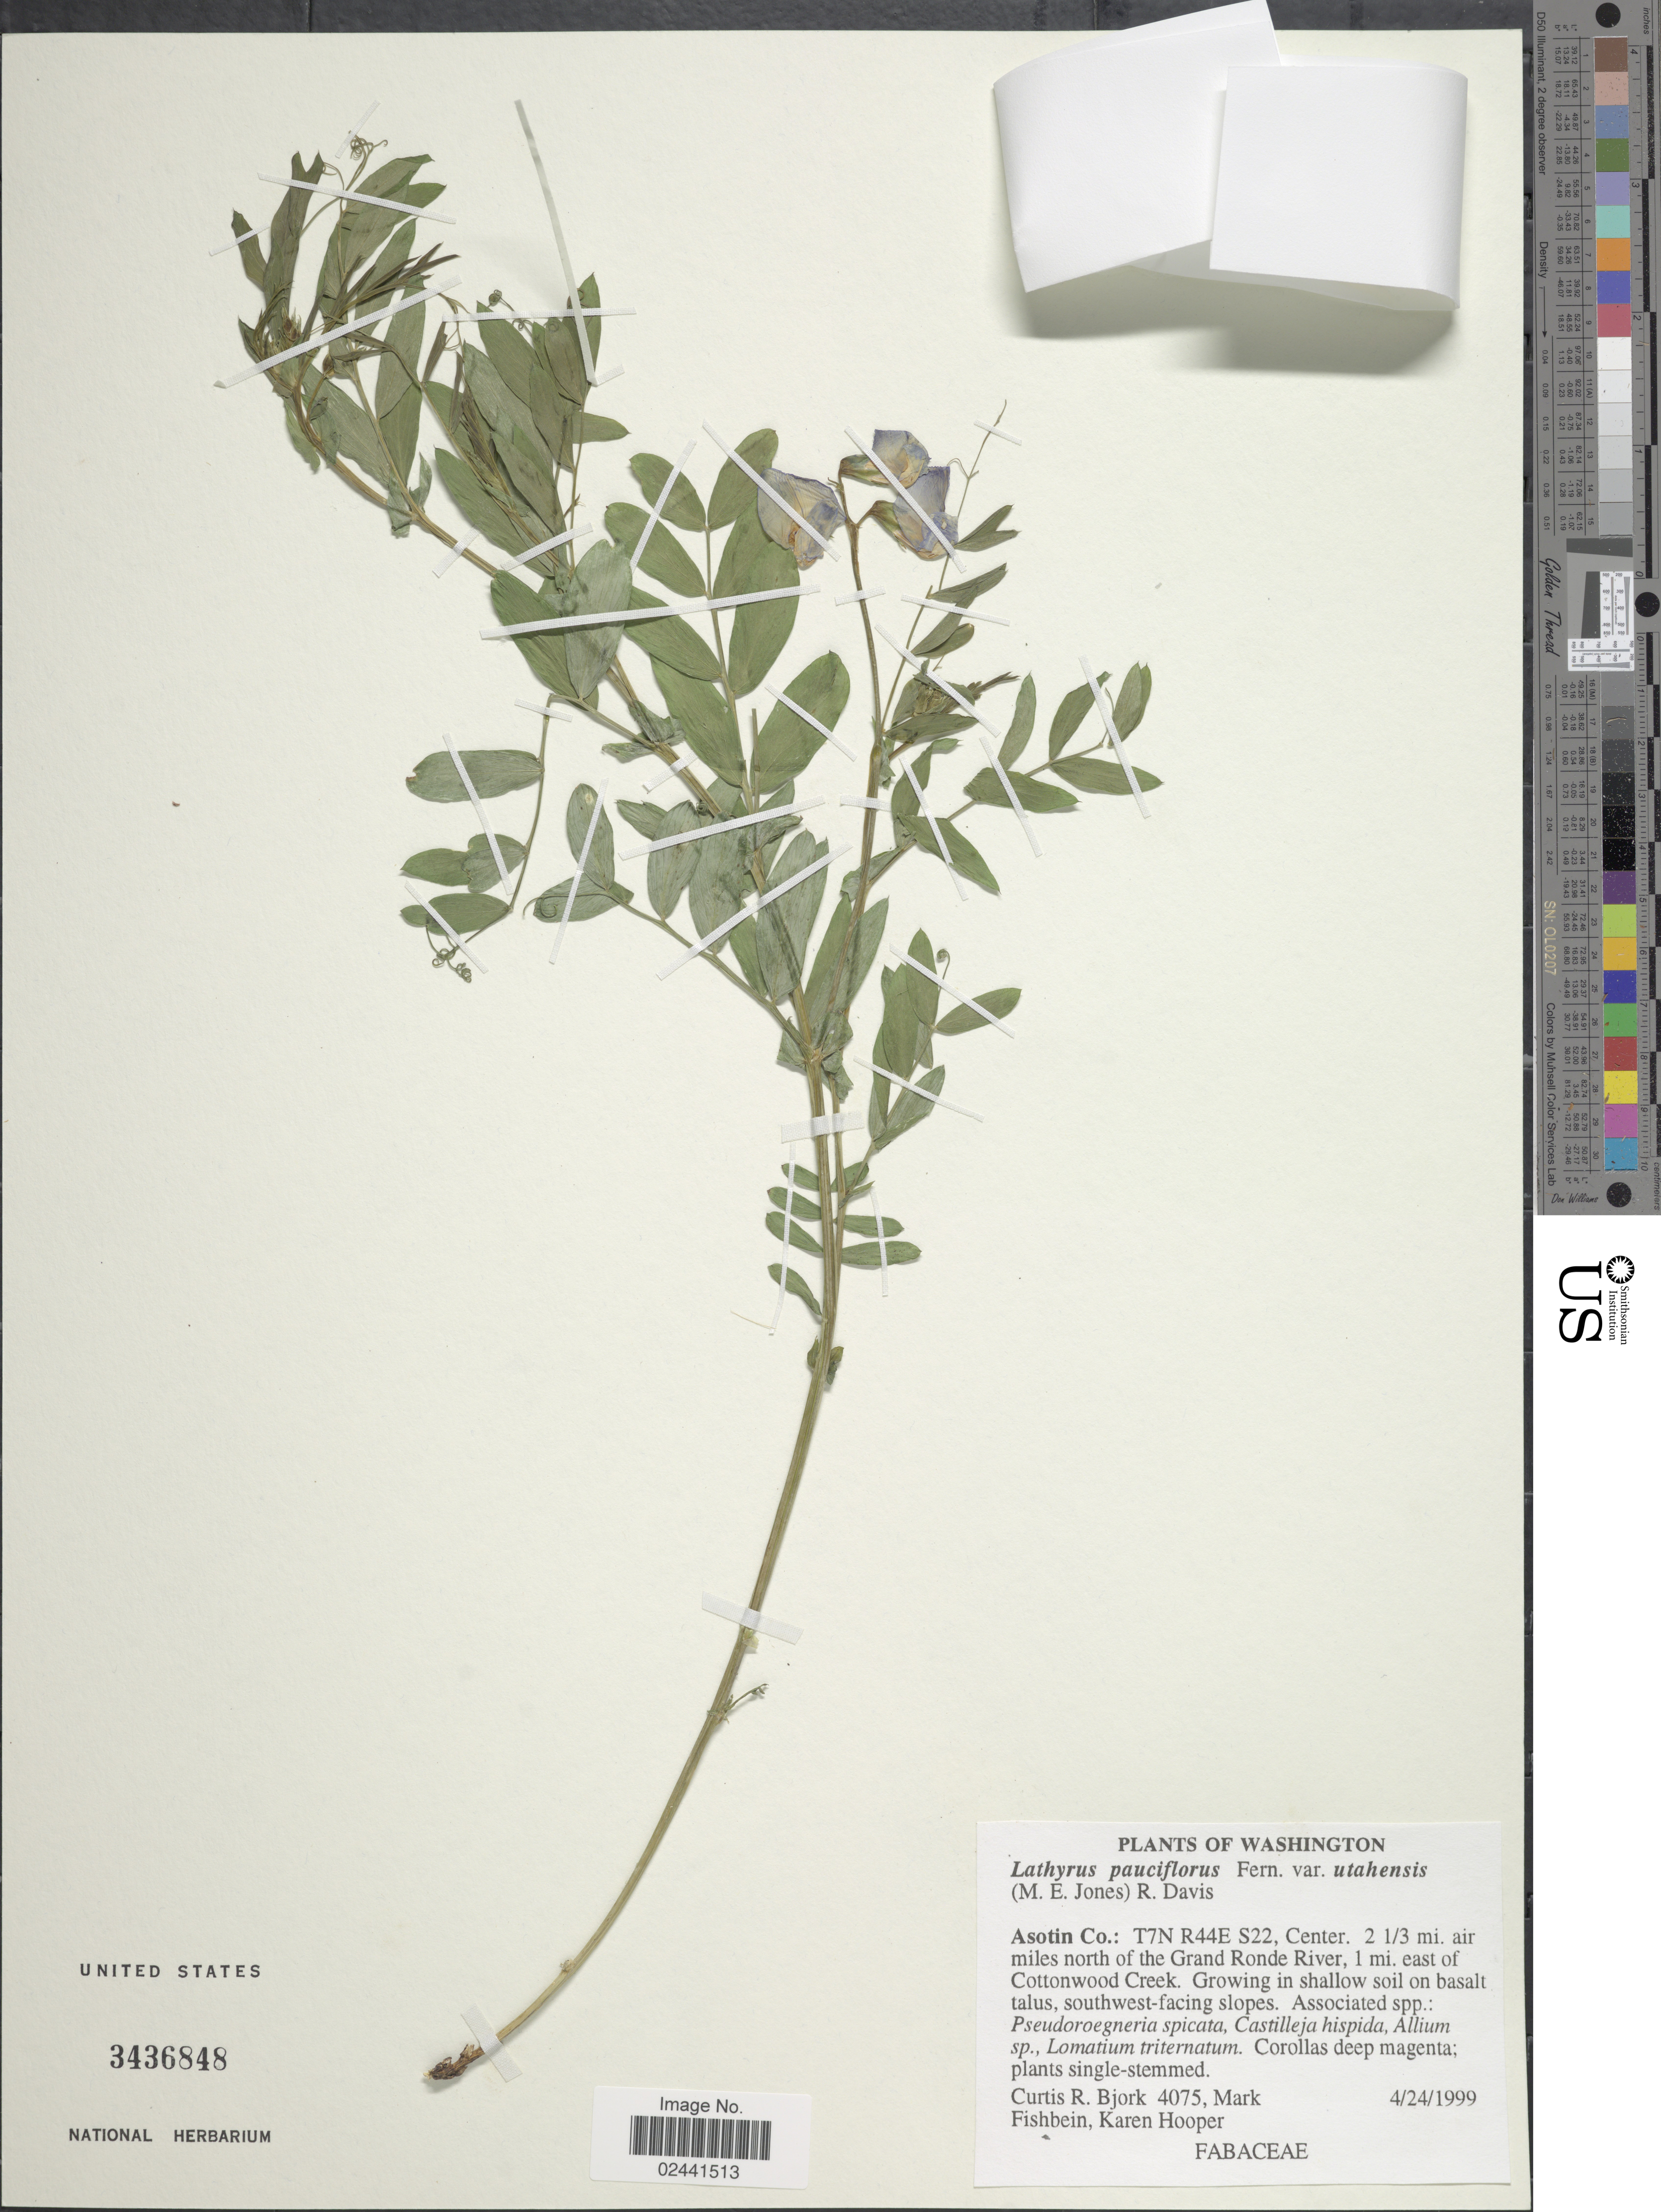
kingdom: Plantae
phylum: Tracheophyta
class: Magnoliopsida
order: Fabales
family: Fabaceae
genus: Lathyrus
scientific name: Lathyrus pauciflorus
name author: Fernald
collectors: C. Bjork, M. Fishbein & K. Hooper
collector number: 4075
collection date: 1999-04-24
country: United States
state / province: Washington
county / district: Asotin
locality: Asotin Co: T7N R44E S22, Center. 2 1/3 mi air miles north of the Grand Ronde River, 1 mi east of Cootonwood Creek. growing in shallow soil on basalt talus, southwest-facing slopes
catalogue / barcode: US 3436848